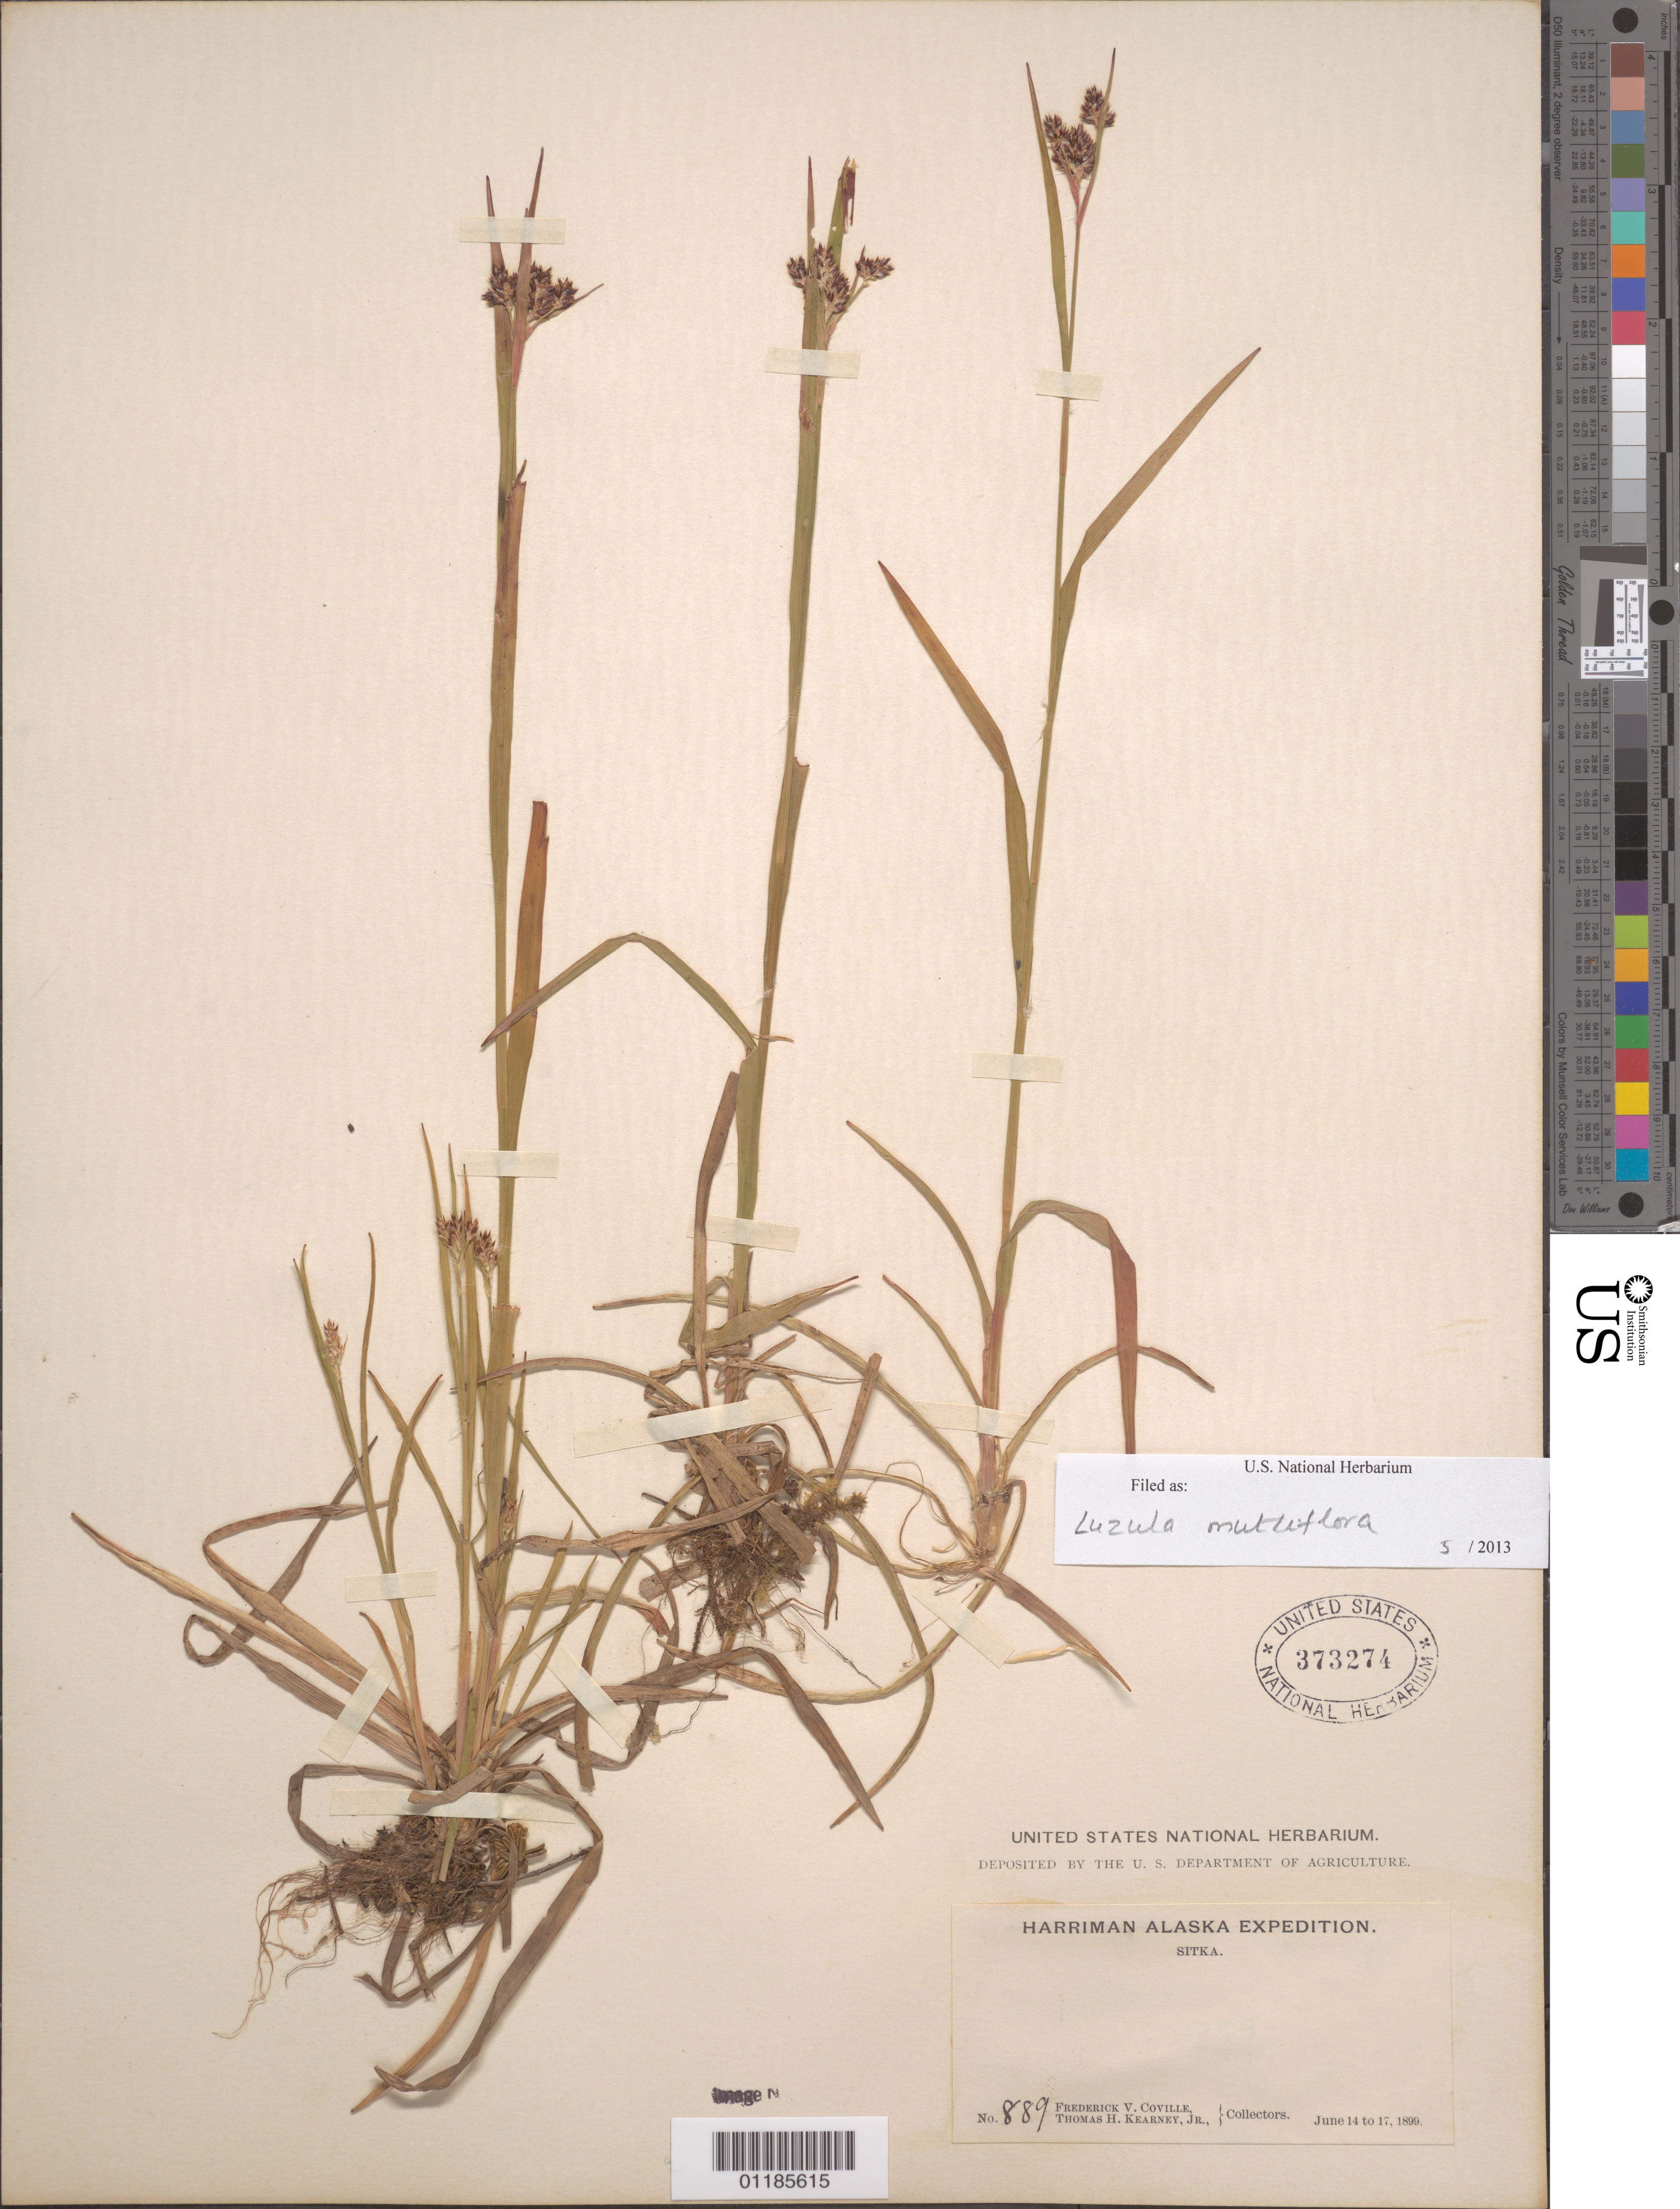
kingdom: Plantae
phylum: Tracheophyta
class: Liliopsida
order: Poales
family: Juncaceae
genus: Luzula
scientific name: Luzula multiflora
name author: (Ehrh.) Lej.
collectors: F. V. Coville & T. H. Kearney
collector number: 889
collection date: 1899-06-14/1899-06-17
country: United States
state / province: Alaska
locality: Sitka.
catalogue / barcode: US 373274